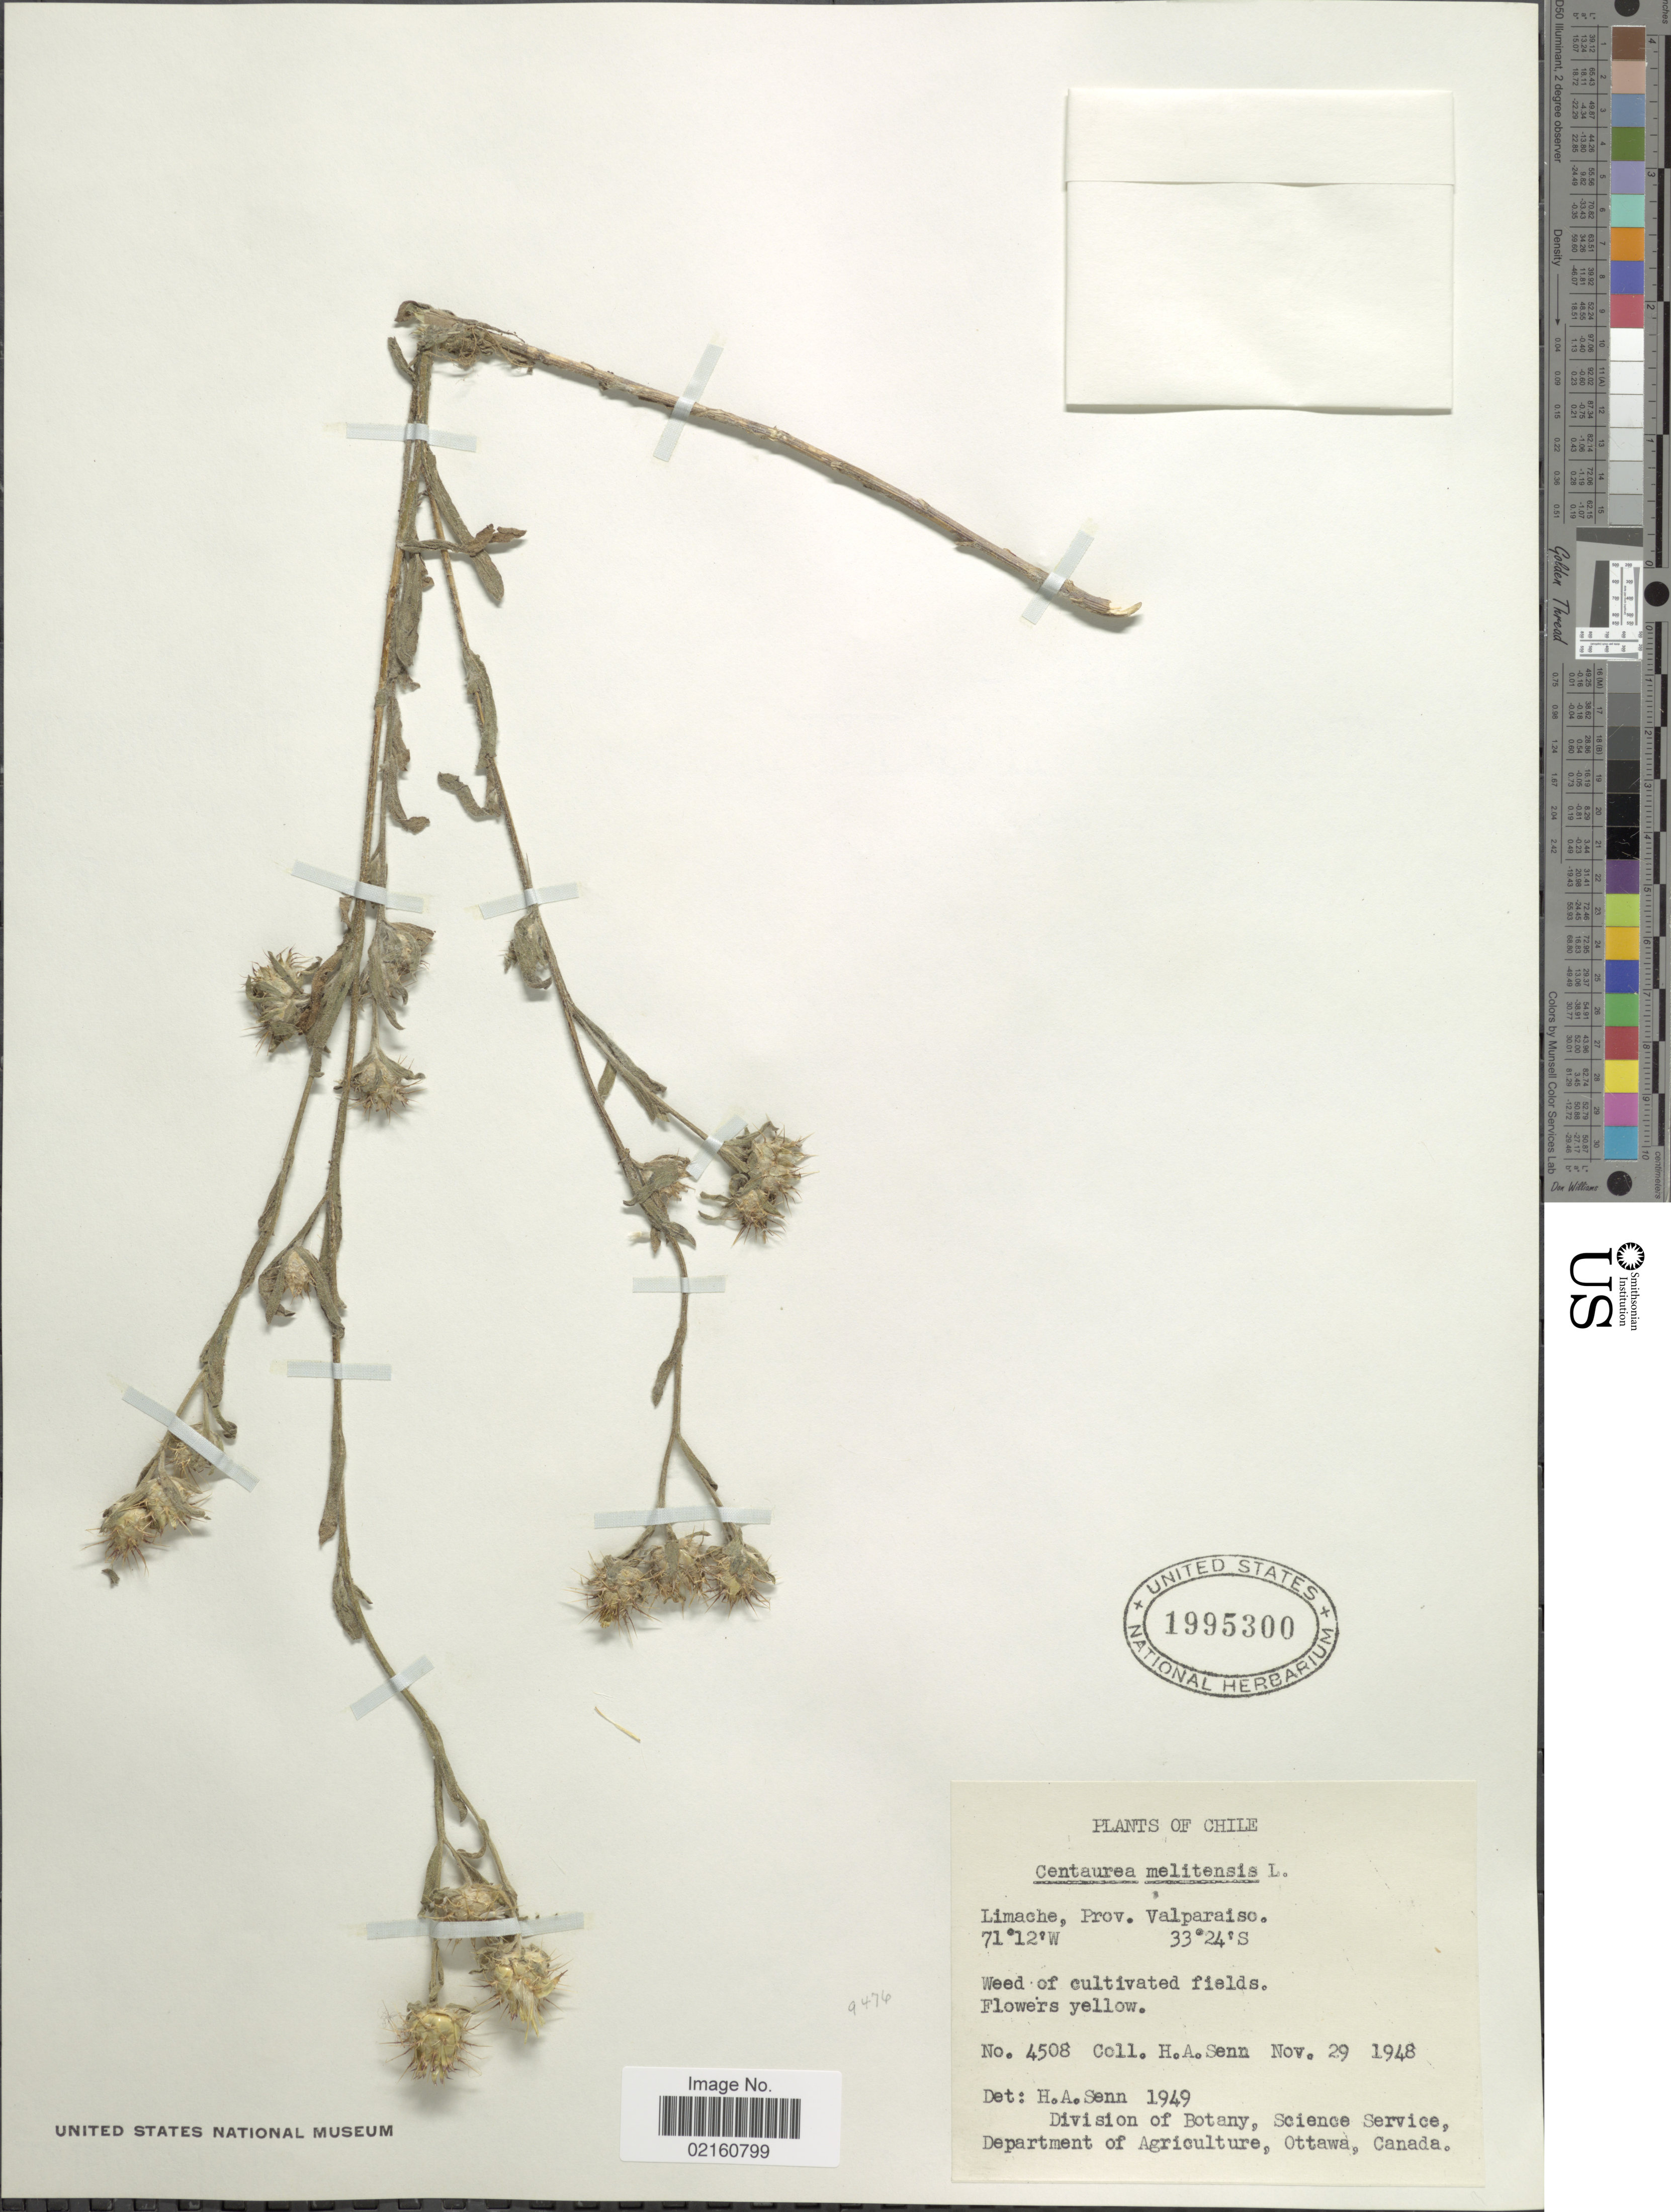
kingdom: Plantae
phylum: Tracheophyta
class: Magnoliopsida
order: Asterales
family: Asteraceae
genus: Centaurea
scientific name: Centaurea melitensis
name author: L.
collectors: H. Senn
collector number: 4508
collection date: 1948-11-29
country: Chile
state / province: Valparaíso (V)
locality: Limache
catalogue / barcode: US 1995300